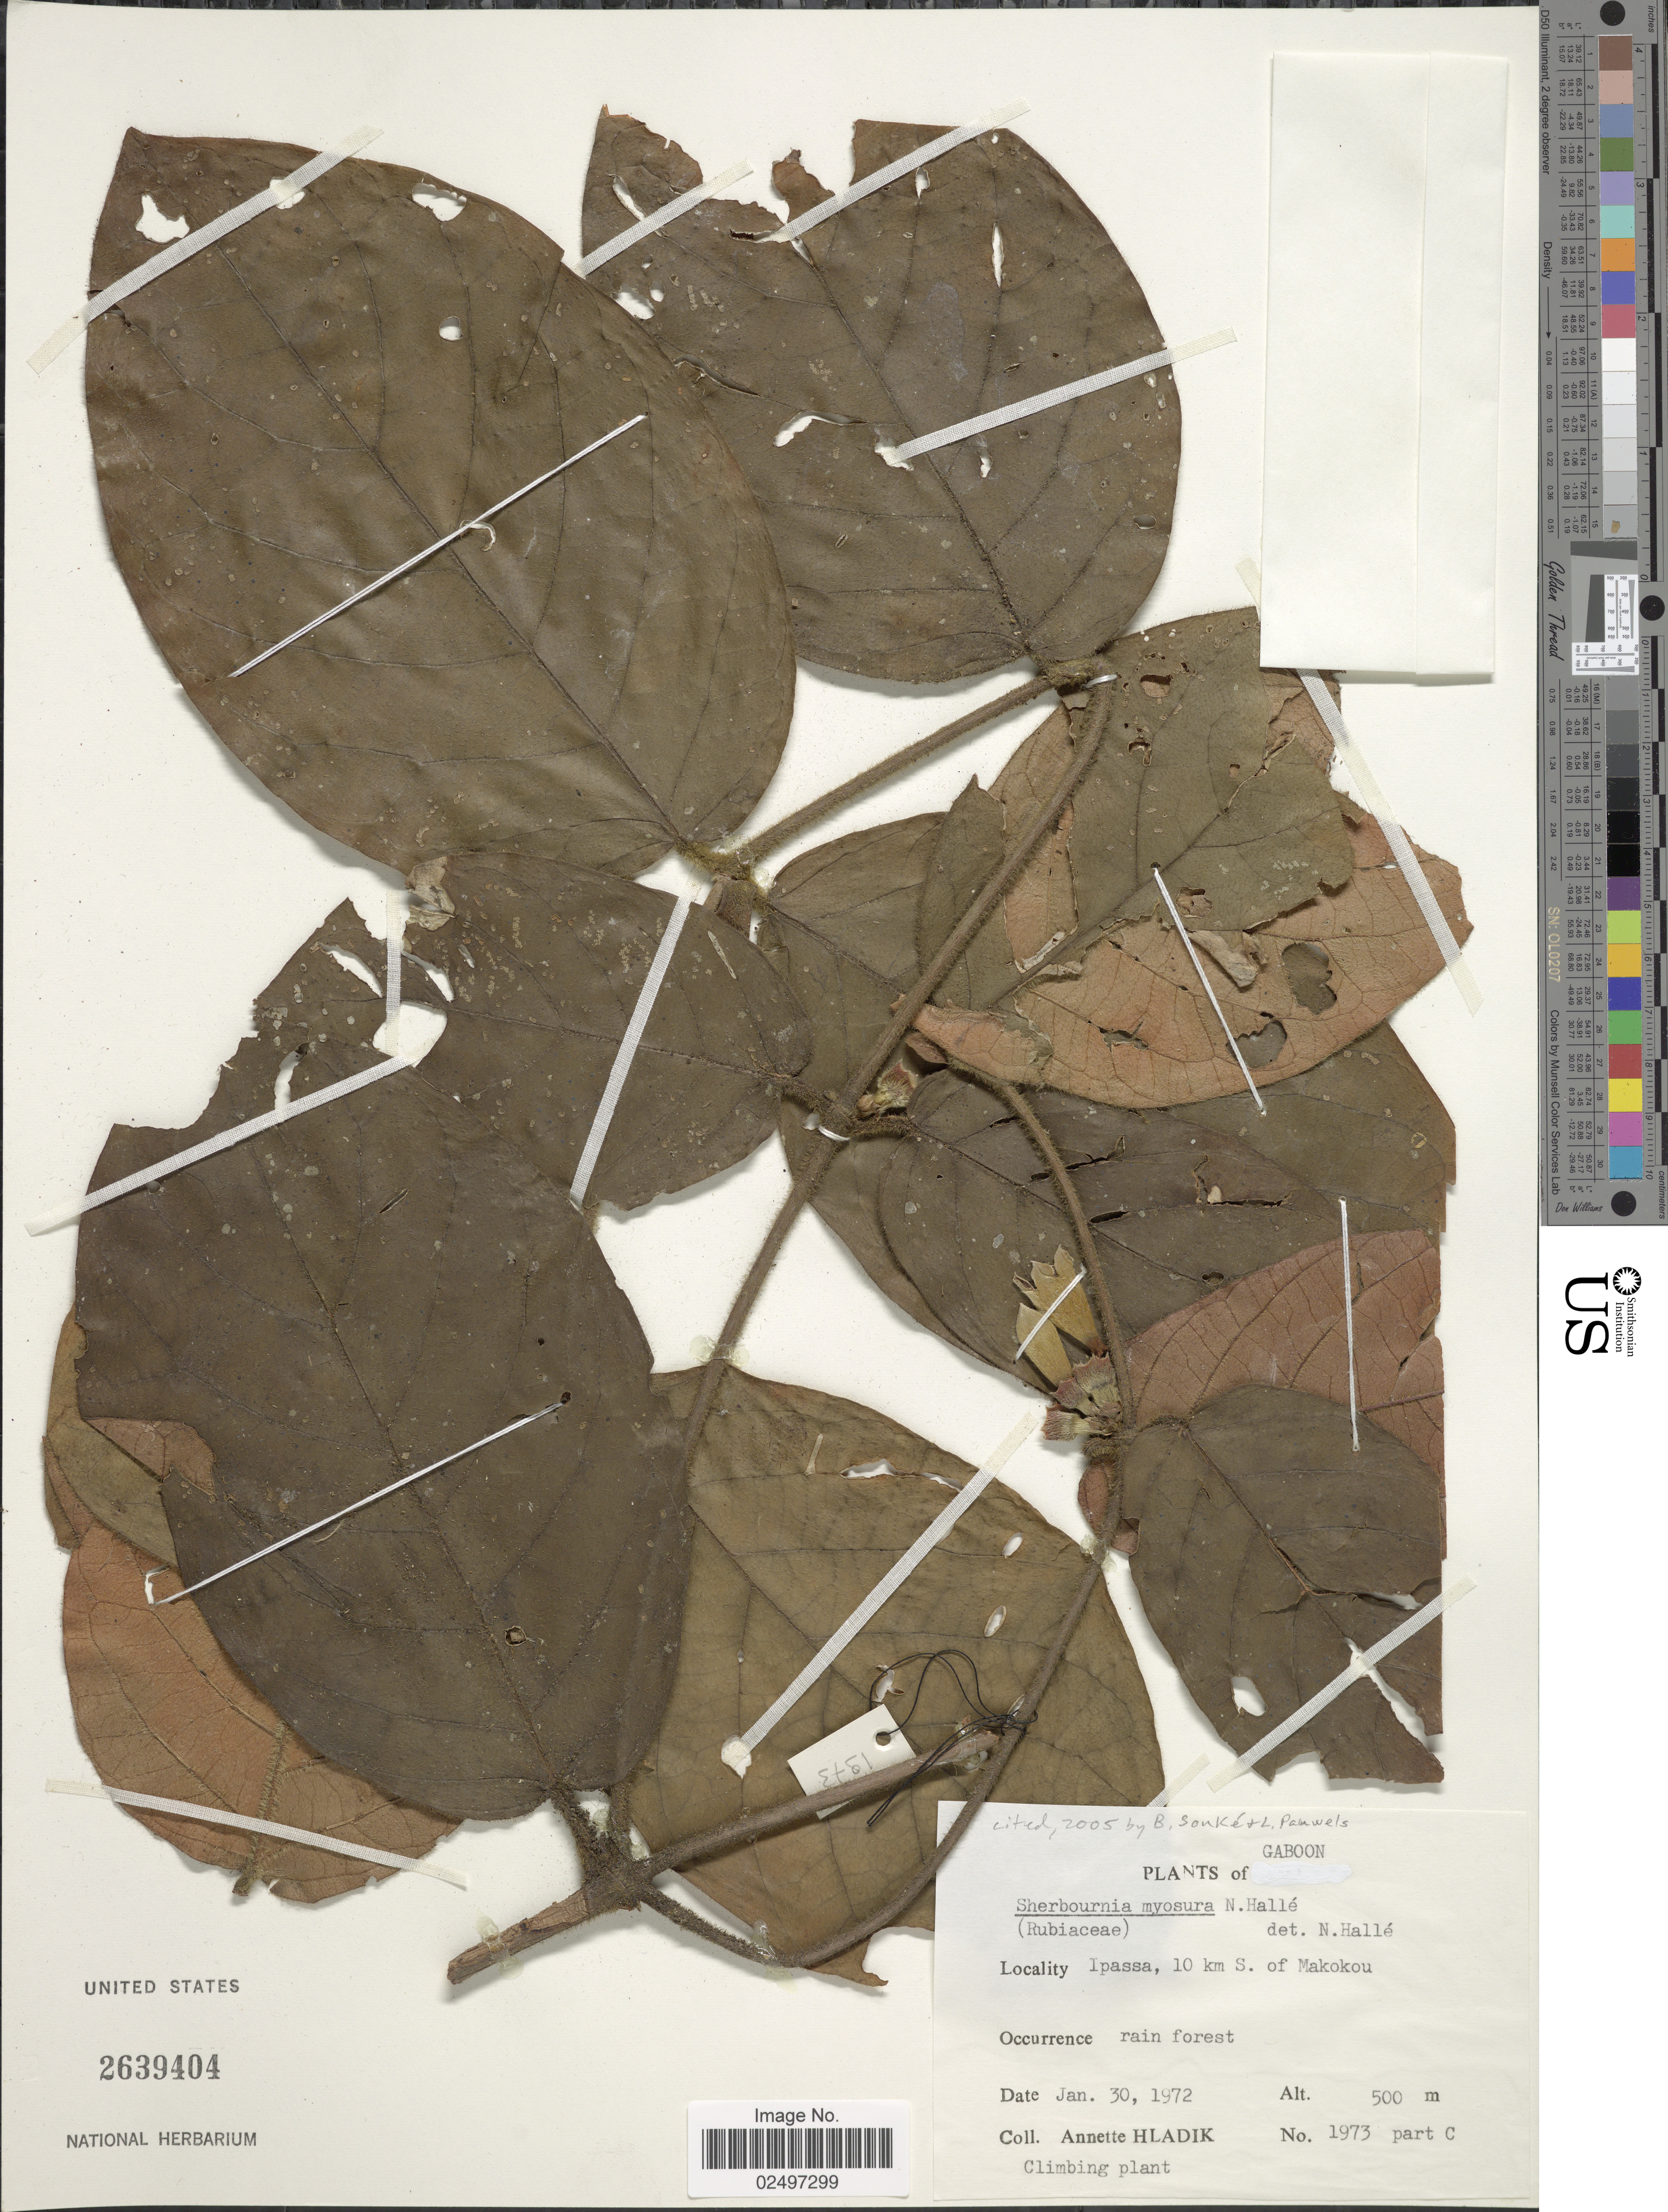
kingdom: Plantae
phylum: Tracheophyta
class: Magnoliopsida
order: Gentianales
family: Rubiaceae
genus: Sherbournia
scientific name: Sherbournia myosura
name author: N. Hallé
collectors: A. Hladik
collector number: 1973 part C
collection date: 1972-01-30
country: Gabon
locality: Gaboon, Ipassa, 10 km. S. of Makokou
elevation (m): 500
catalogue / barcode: US 2639404